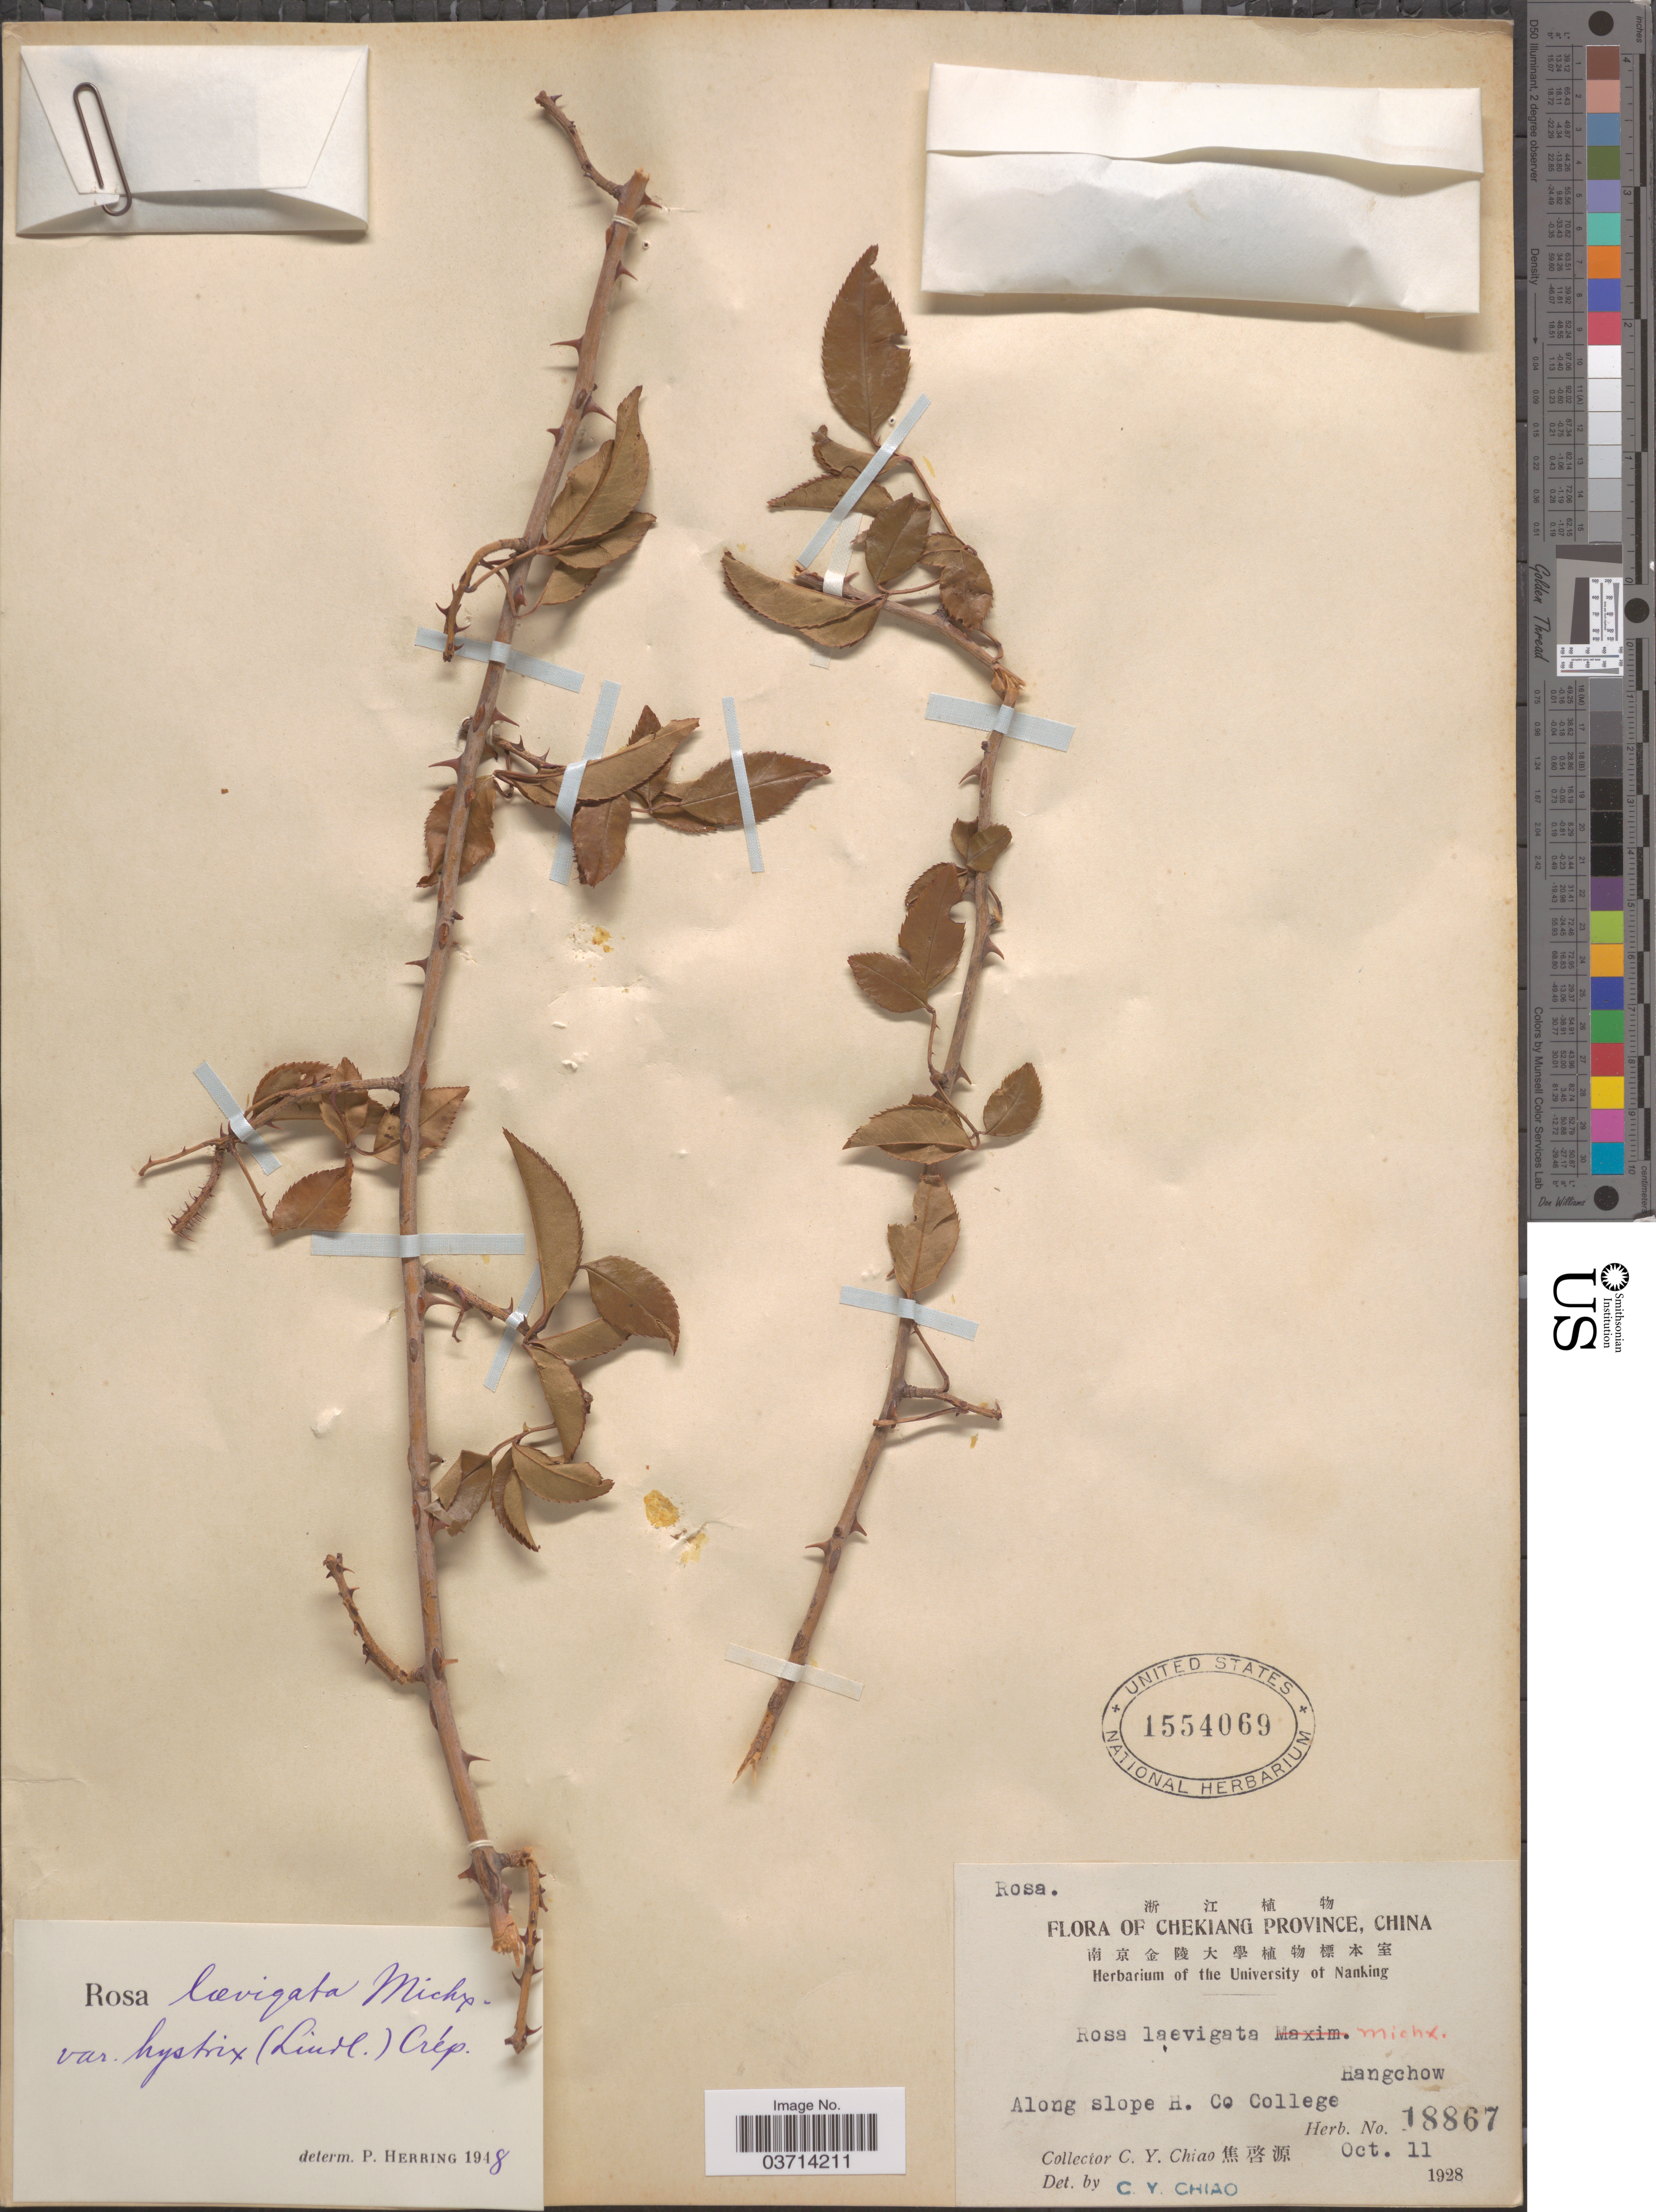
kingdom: Plantae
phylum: Tracheophyta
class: Magnoliopsida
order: Rosales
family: Rosaceae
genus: Rosa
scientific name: Rosa laevigata var. hystrix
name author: (Lindl.) Crép.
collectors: C. Y. Chiao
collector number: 18867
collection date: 1928-10-11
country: China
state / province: Zhejiang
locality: Chekiang Province. Hangchow. Along slope H. Co. [interpreted] College.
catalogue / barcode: US 1554069